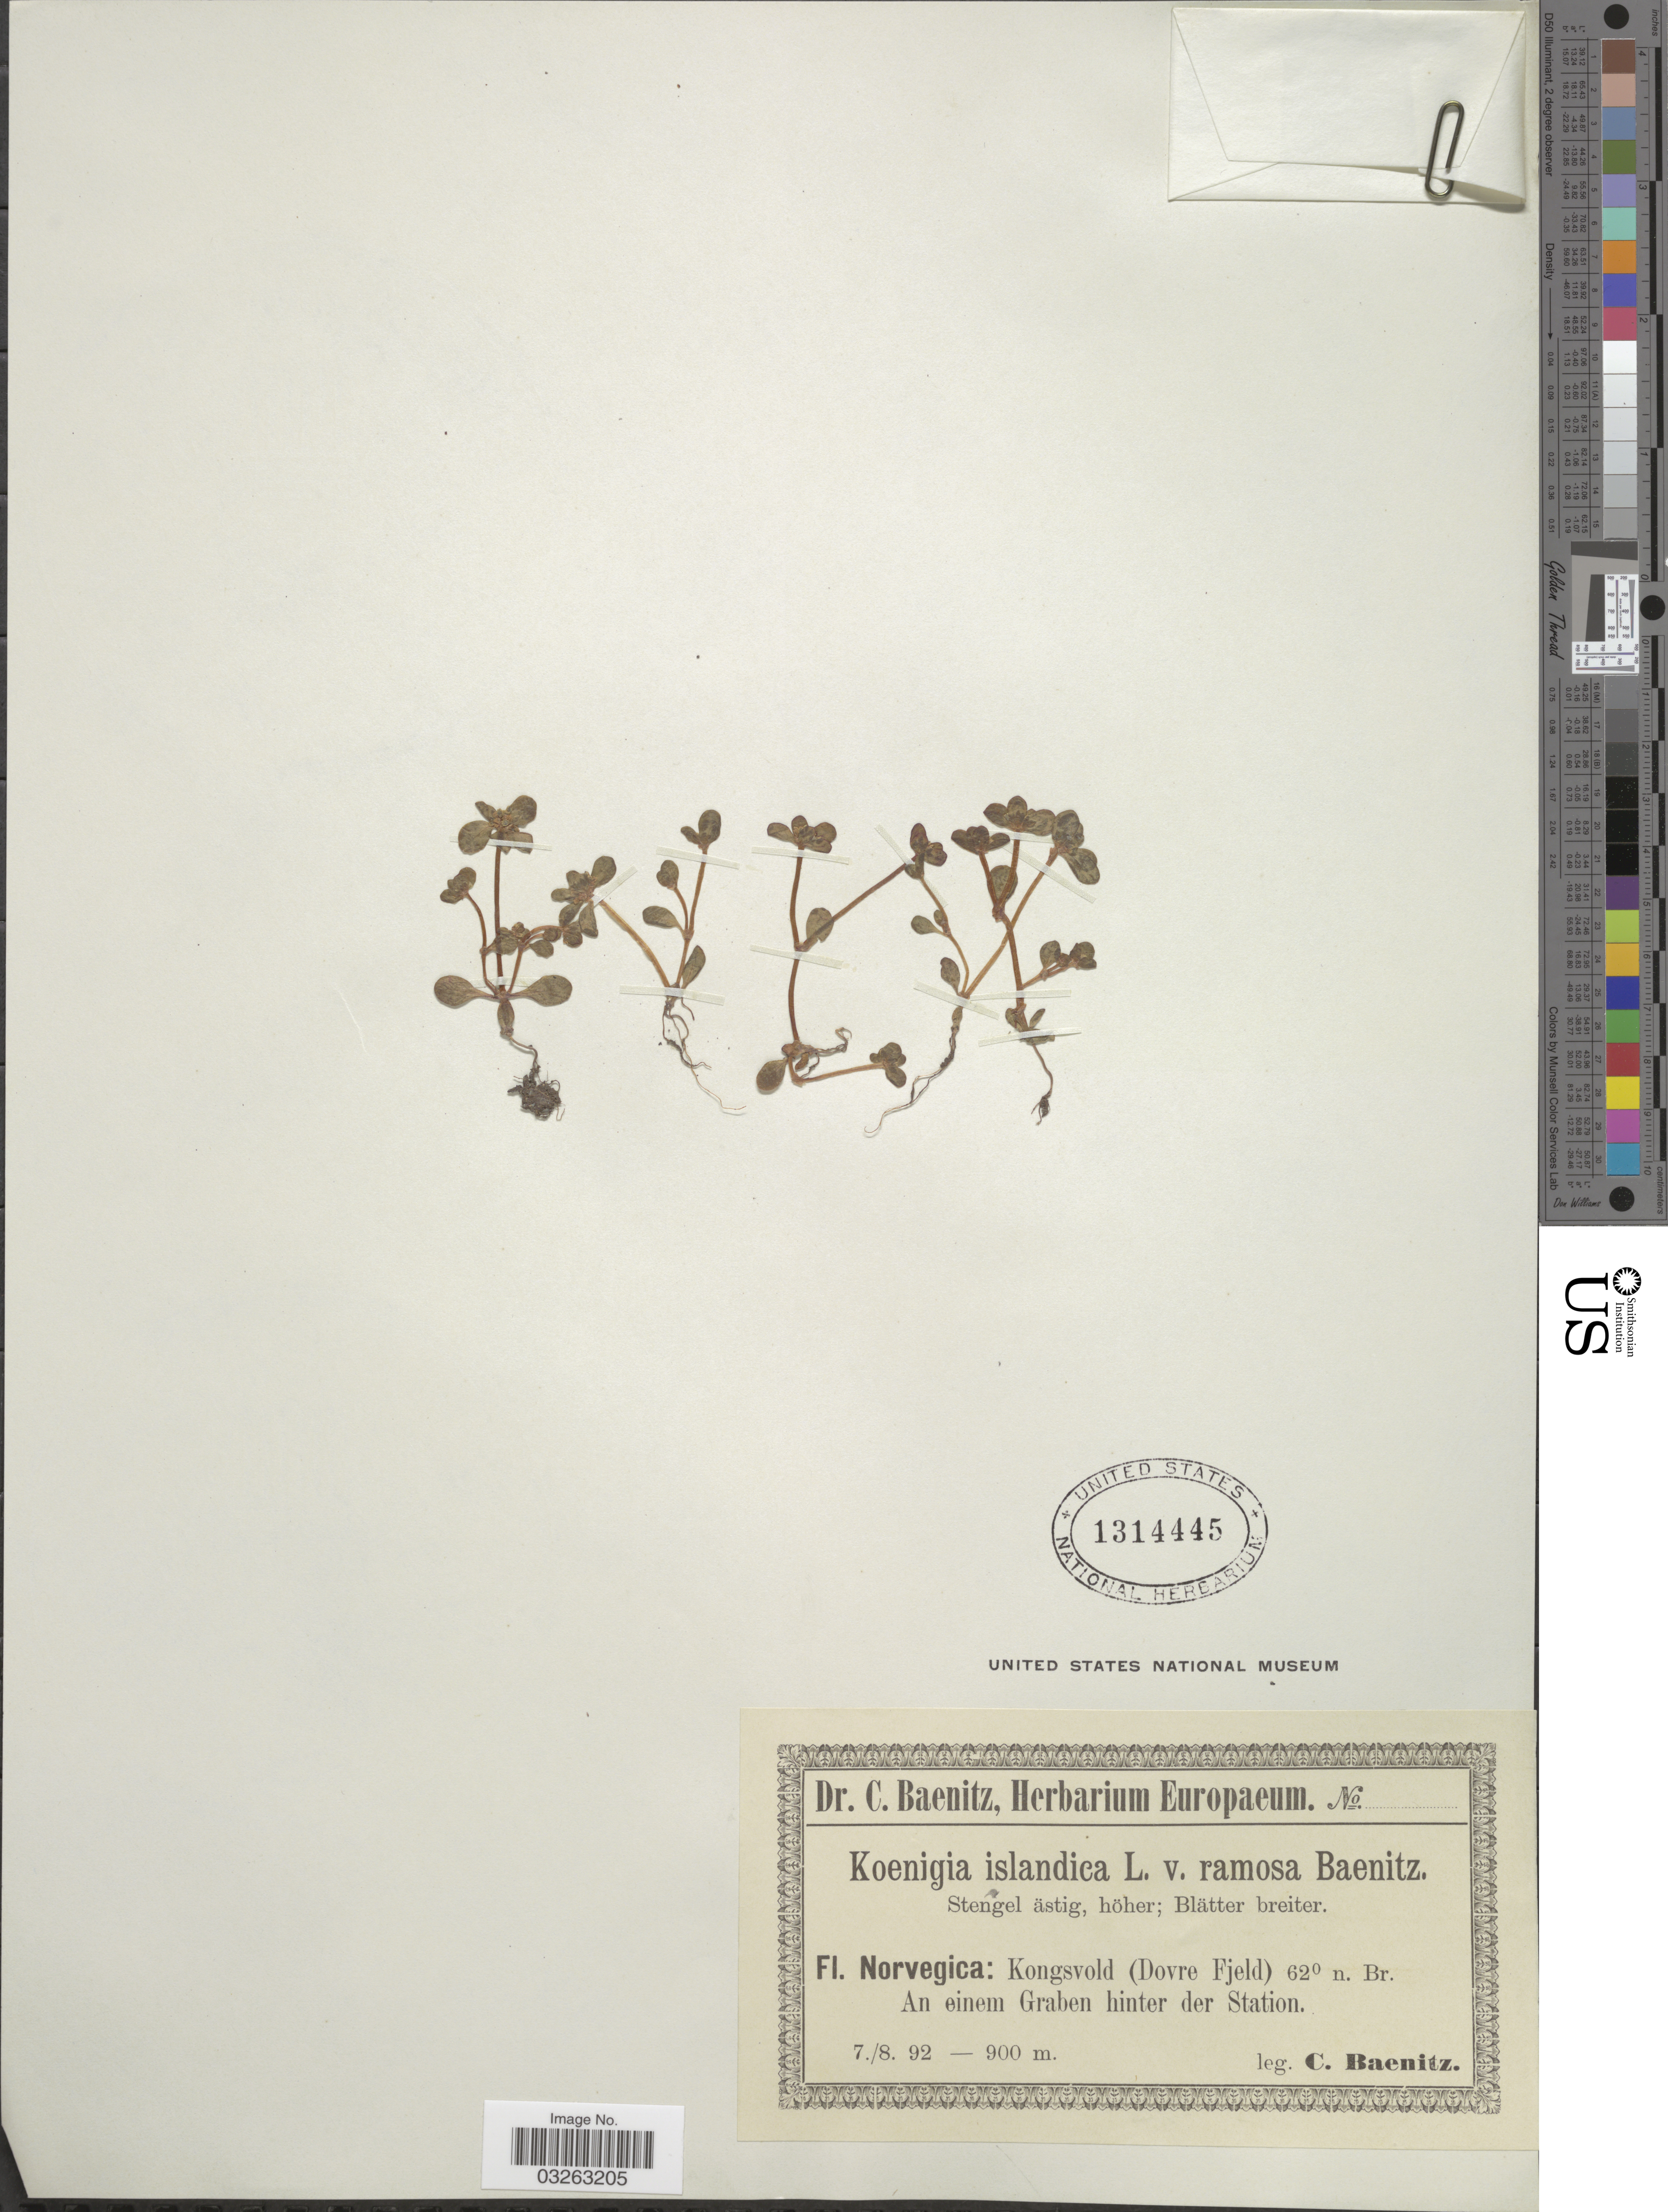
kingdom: Plantae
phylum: Tracheophyta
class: Magnoliopsida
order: Caryophyllales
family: Polygonaceae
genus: Koenigia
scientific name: Koenigia islandica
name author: L.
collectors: C. G. Baenitz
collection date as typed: Transcribed d/m/y: 7/8/92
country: Norway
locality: Norvegica: Kongsvold (Dovre Fjeld) 62° n. Br. An einem Graben hinter der Station.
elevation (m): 900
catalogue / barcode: US 1314445